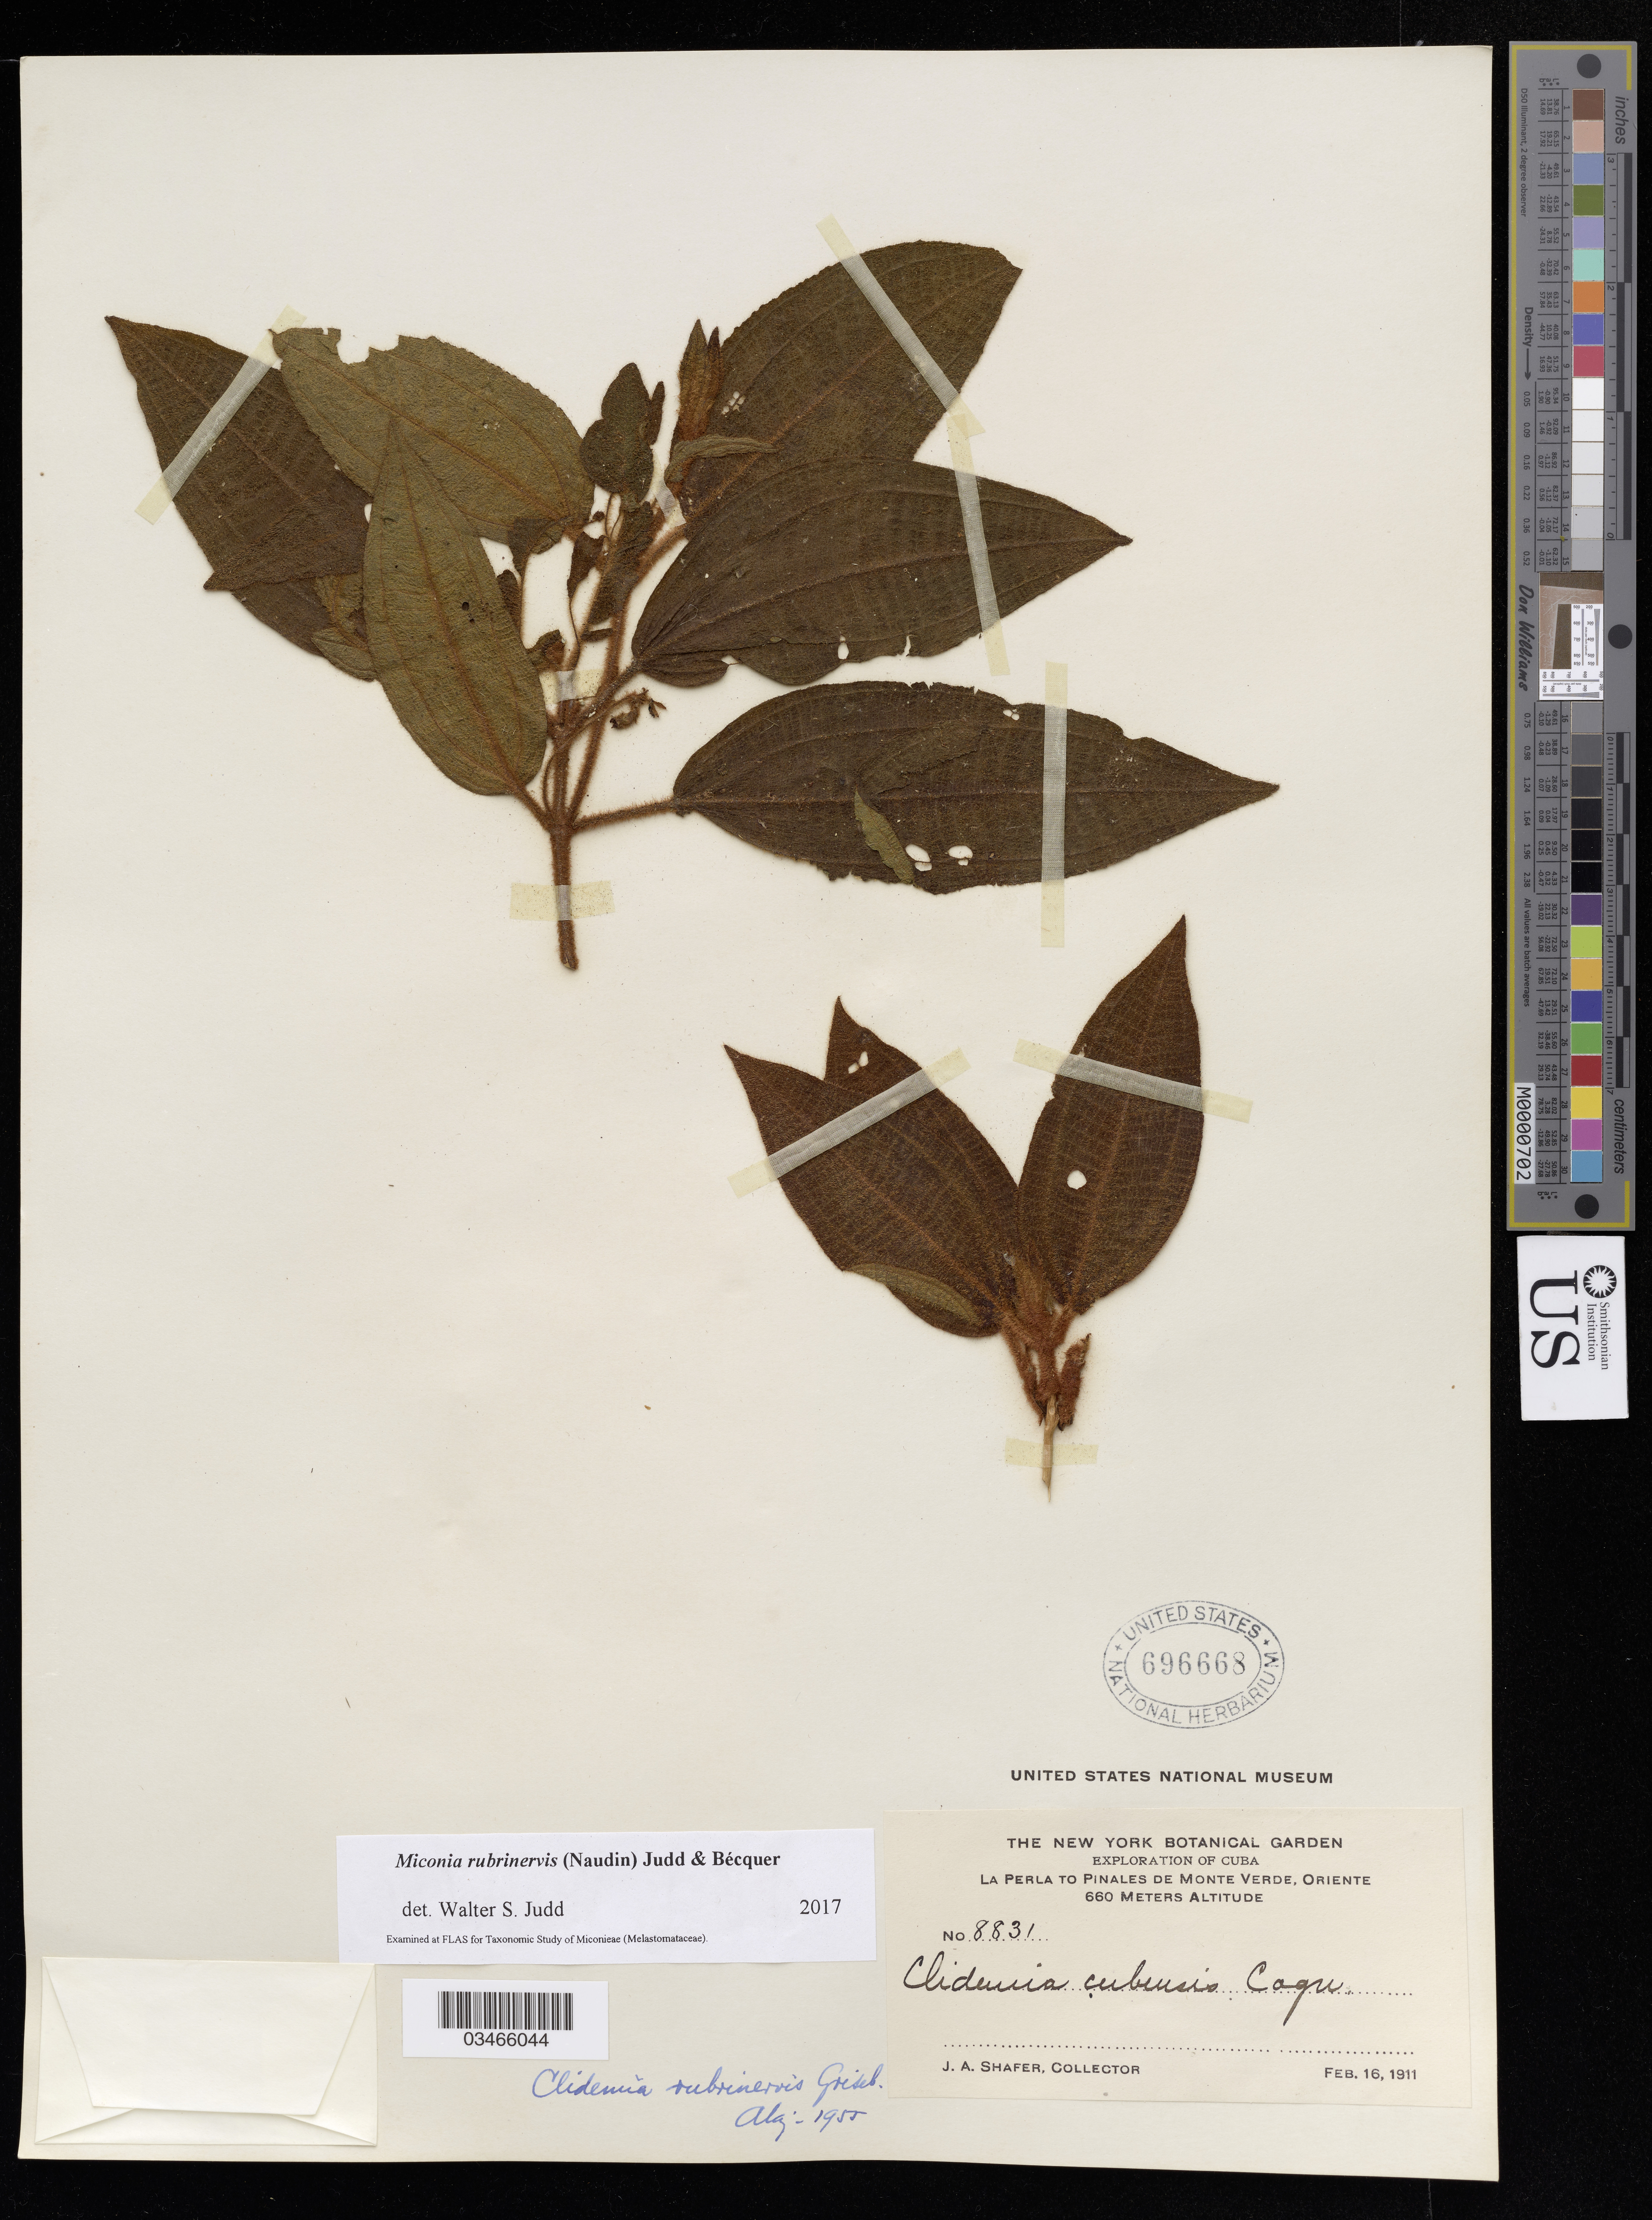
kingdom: Plantae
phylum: Tracheophyta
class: Magnoliopsida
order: Myrtales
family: Melastomataceae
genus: Miconia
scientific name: Miconia rubrinervis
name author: (Naudin) Judd & Bécquer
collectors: J. A. Shafer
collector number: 8831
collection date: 1911-02-16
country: Cuba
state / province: Oriente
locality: La Perla to Pinales de Monte Verde.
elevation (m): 660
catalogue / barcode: US 696668